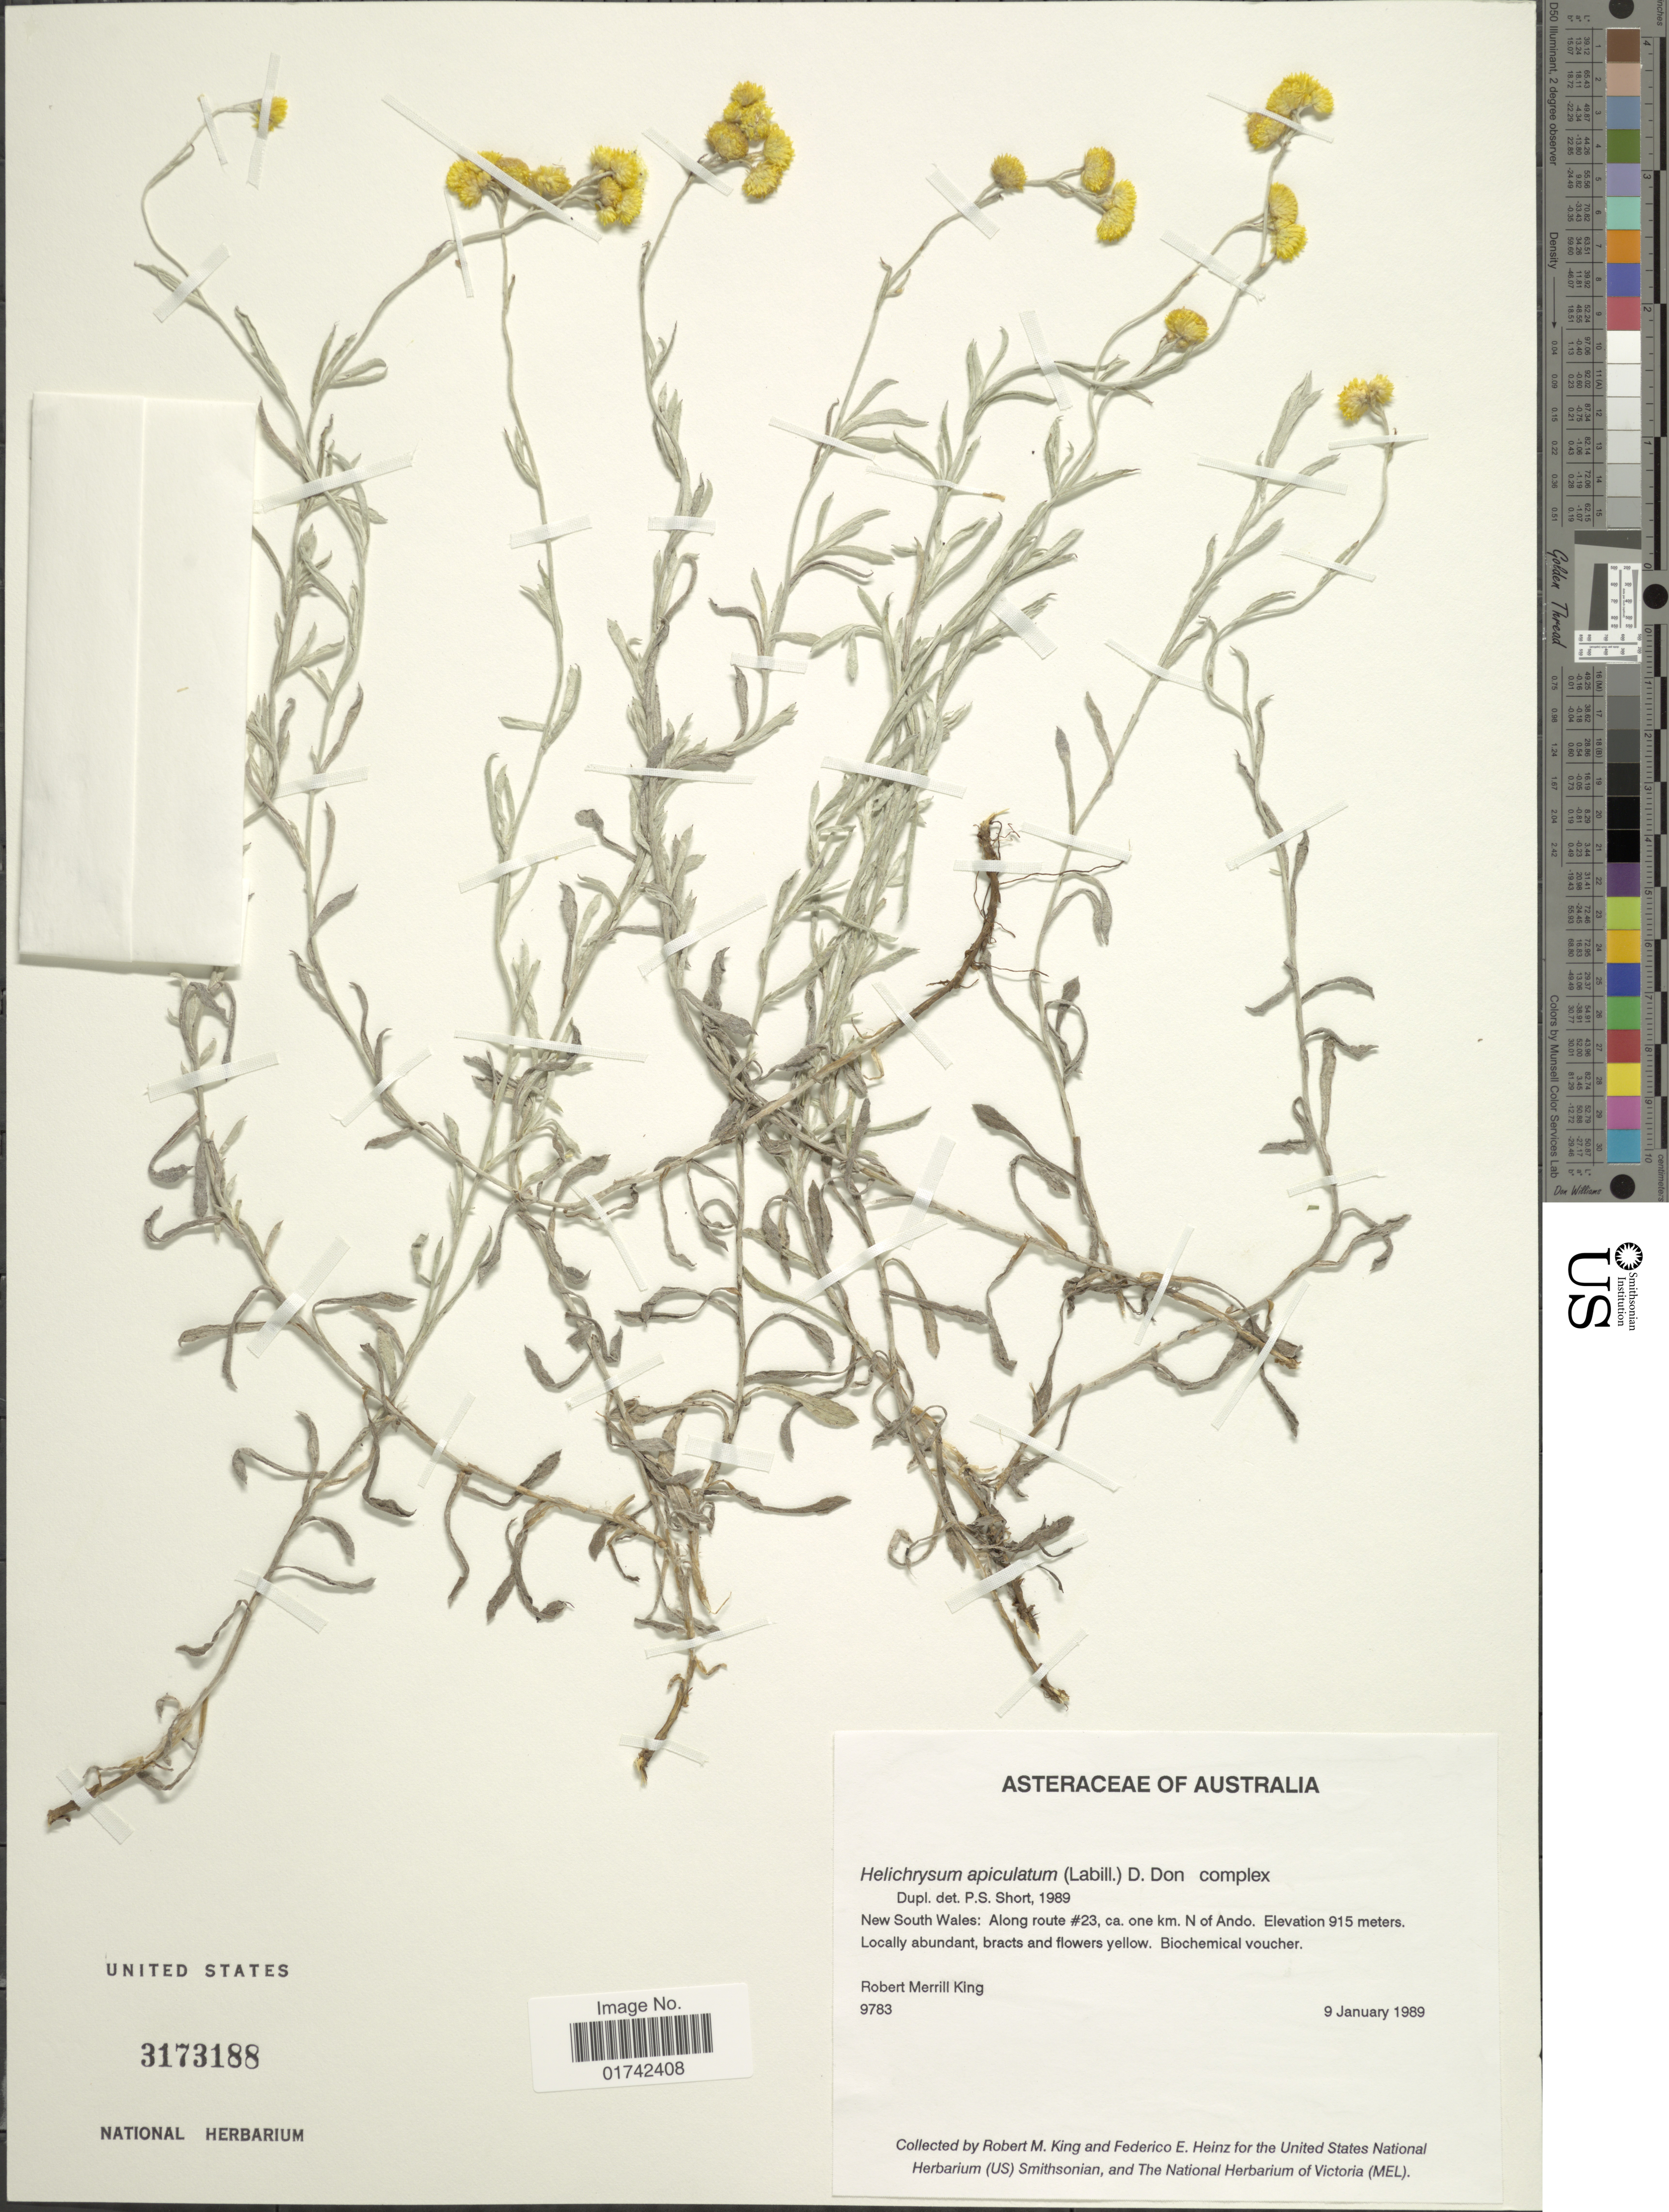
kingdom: Plantae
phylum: Tracheophyta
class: Magnoliopsida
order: Asterales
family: Asteraceae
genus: Helichrysum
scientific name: Helichrysum apiculatum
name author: (Labill.) D. Don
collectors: R. M. King & F. Heinz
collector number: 9783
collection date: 1989-01-09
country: Australia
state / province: New South Wales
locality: Along route #23, ca one km N of Ando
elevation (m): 915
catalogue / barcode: US 3173188